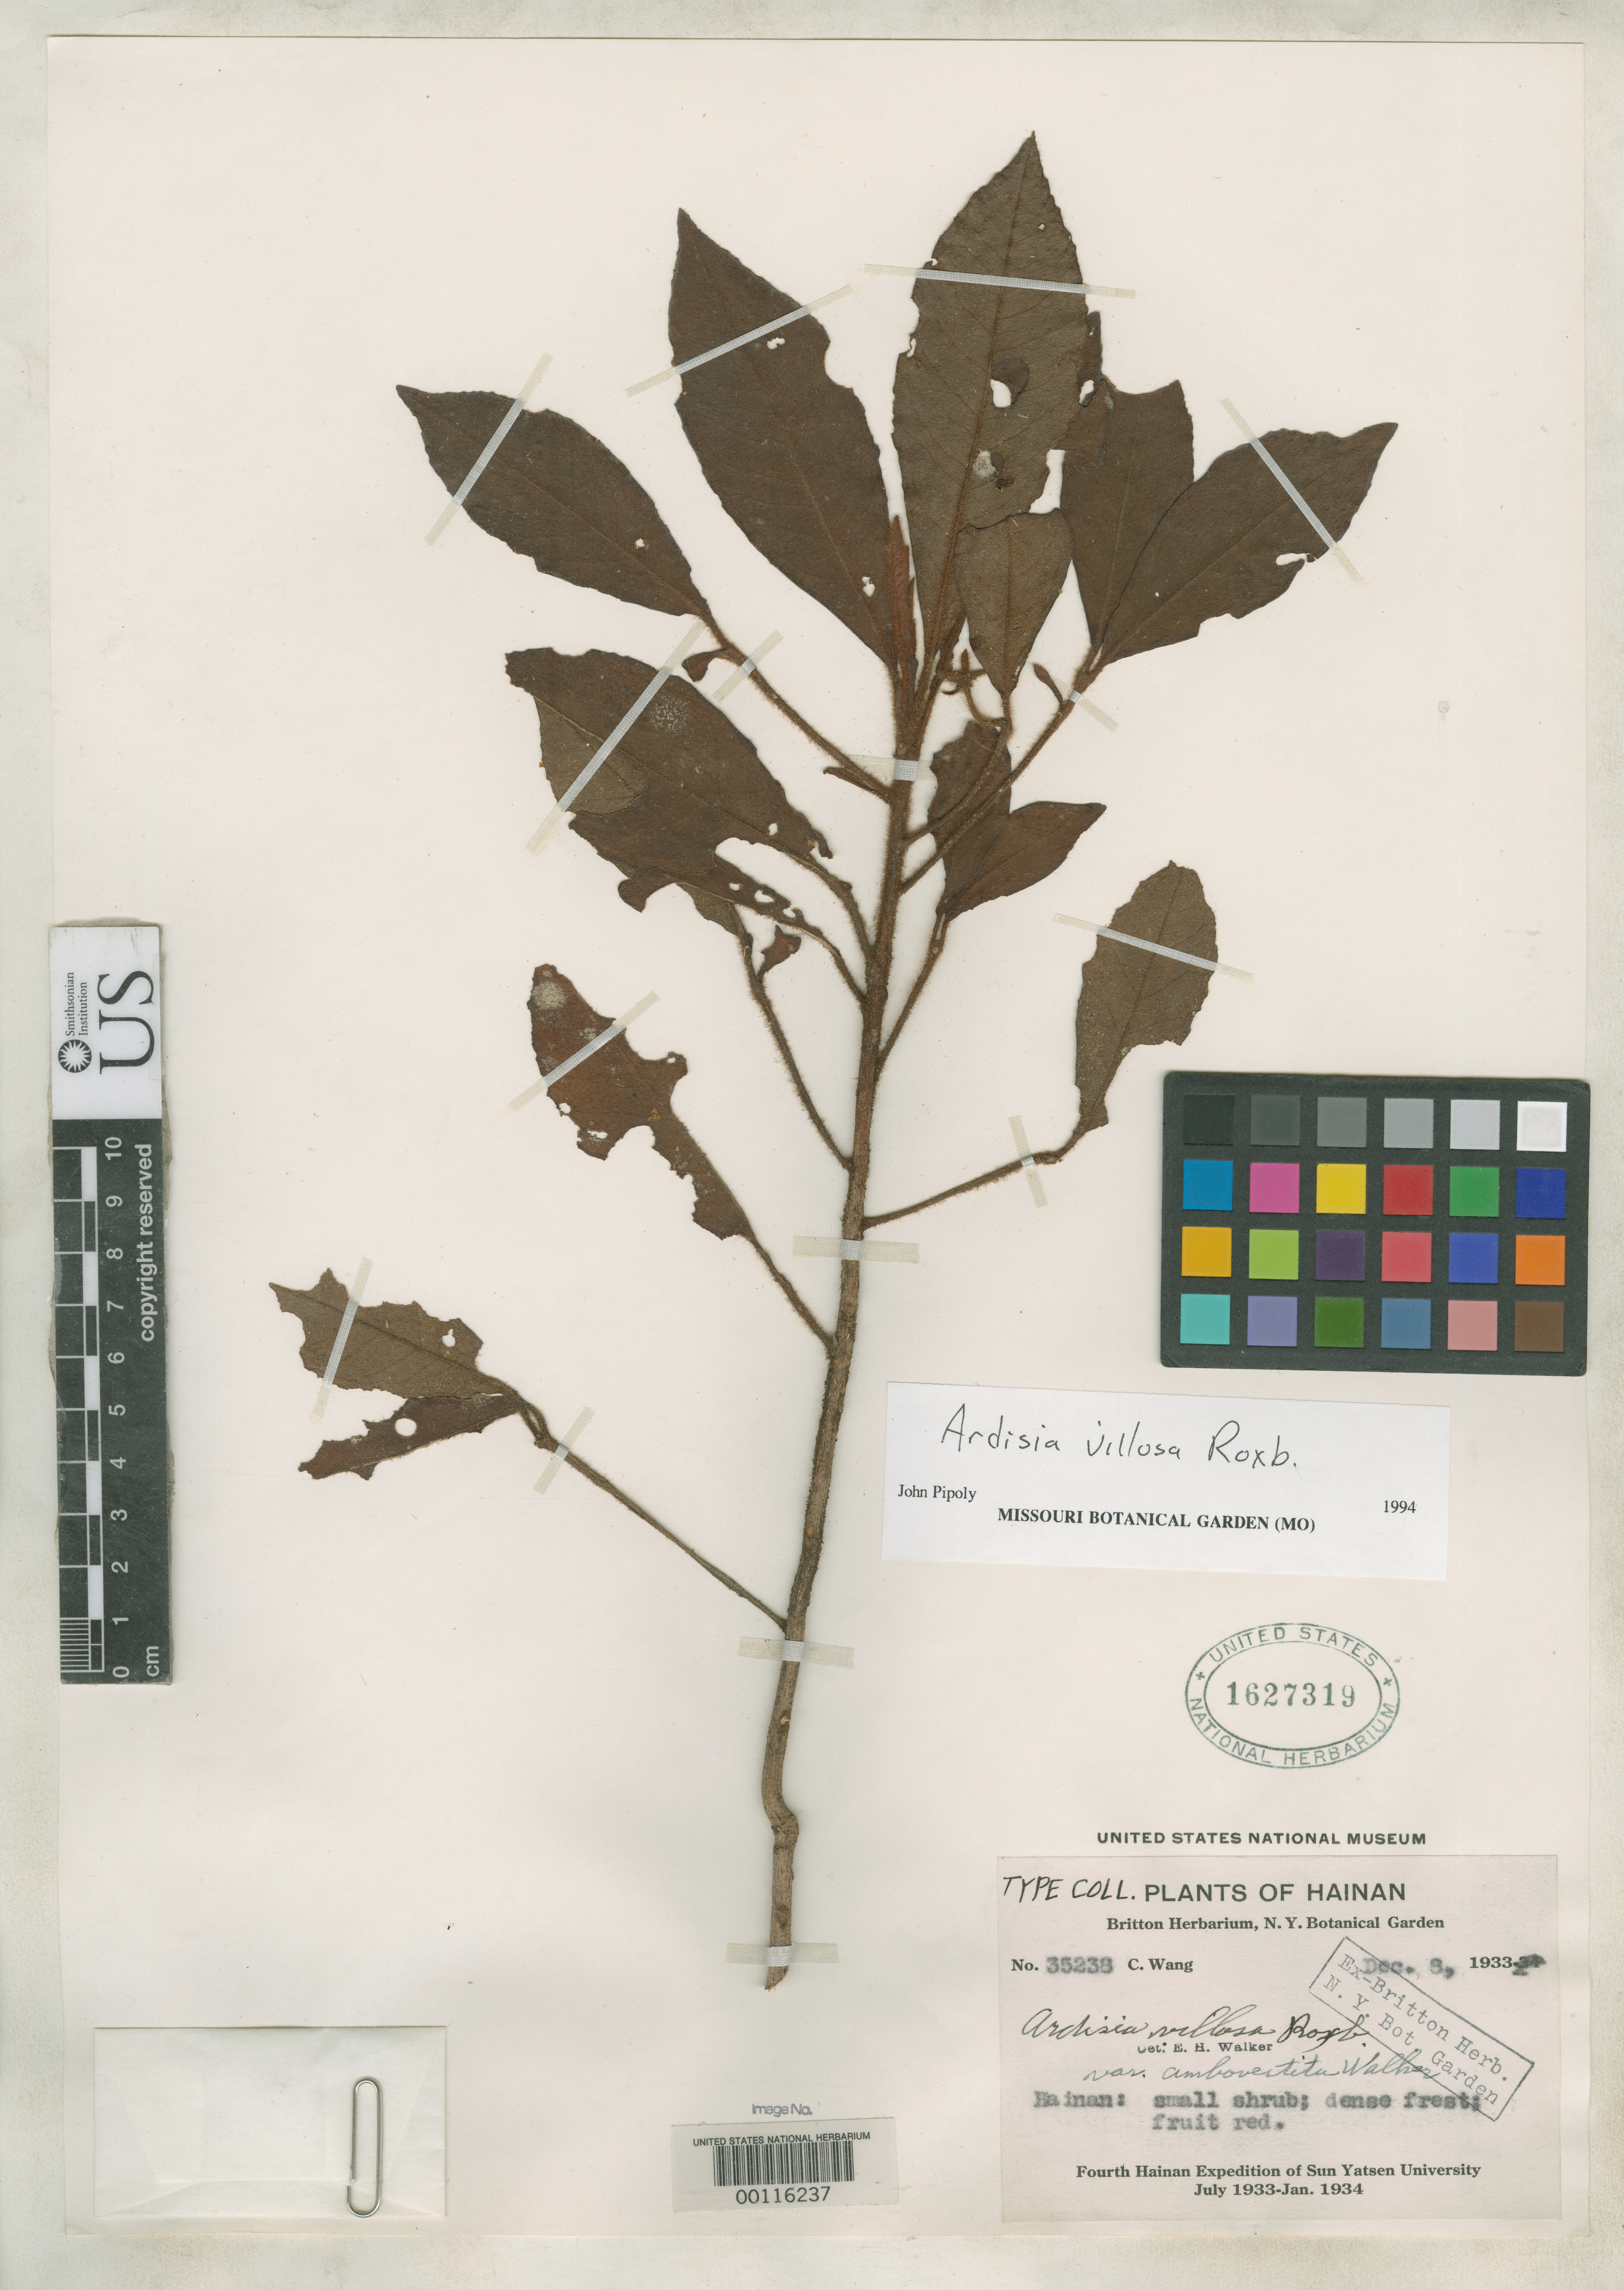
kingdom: Plantae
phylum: Tracheophyta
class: Magnoliopsida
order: Ericales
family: Primulaceae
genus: Ardisia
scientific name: Ardisia villosa var. ambovestita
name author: E. Walker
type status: Isotype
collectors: C. Wang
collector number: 35238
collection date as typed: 08 Dec 1933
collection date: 1933-12-08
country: China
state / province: Hainan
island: Hainan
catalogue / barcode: US 1627319